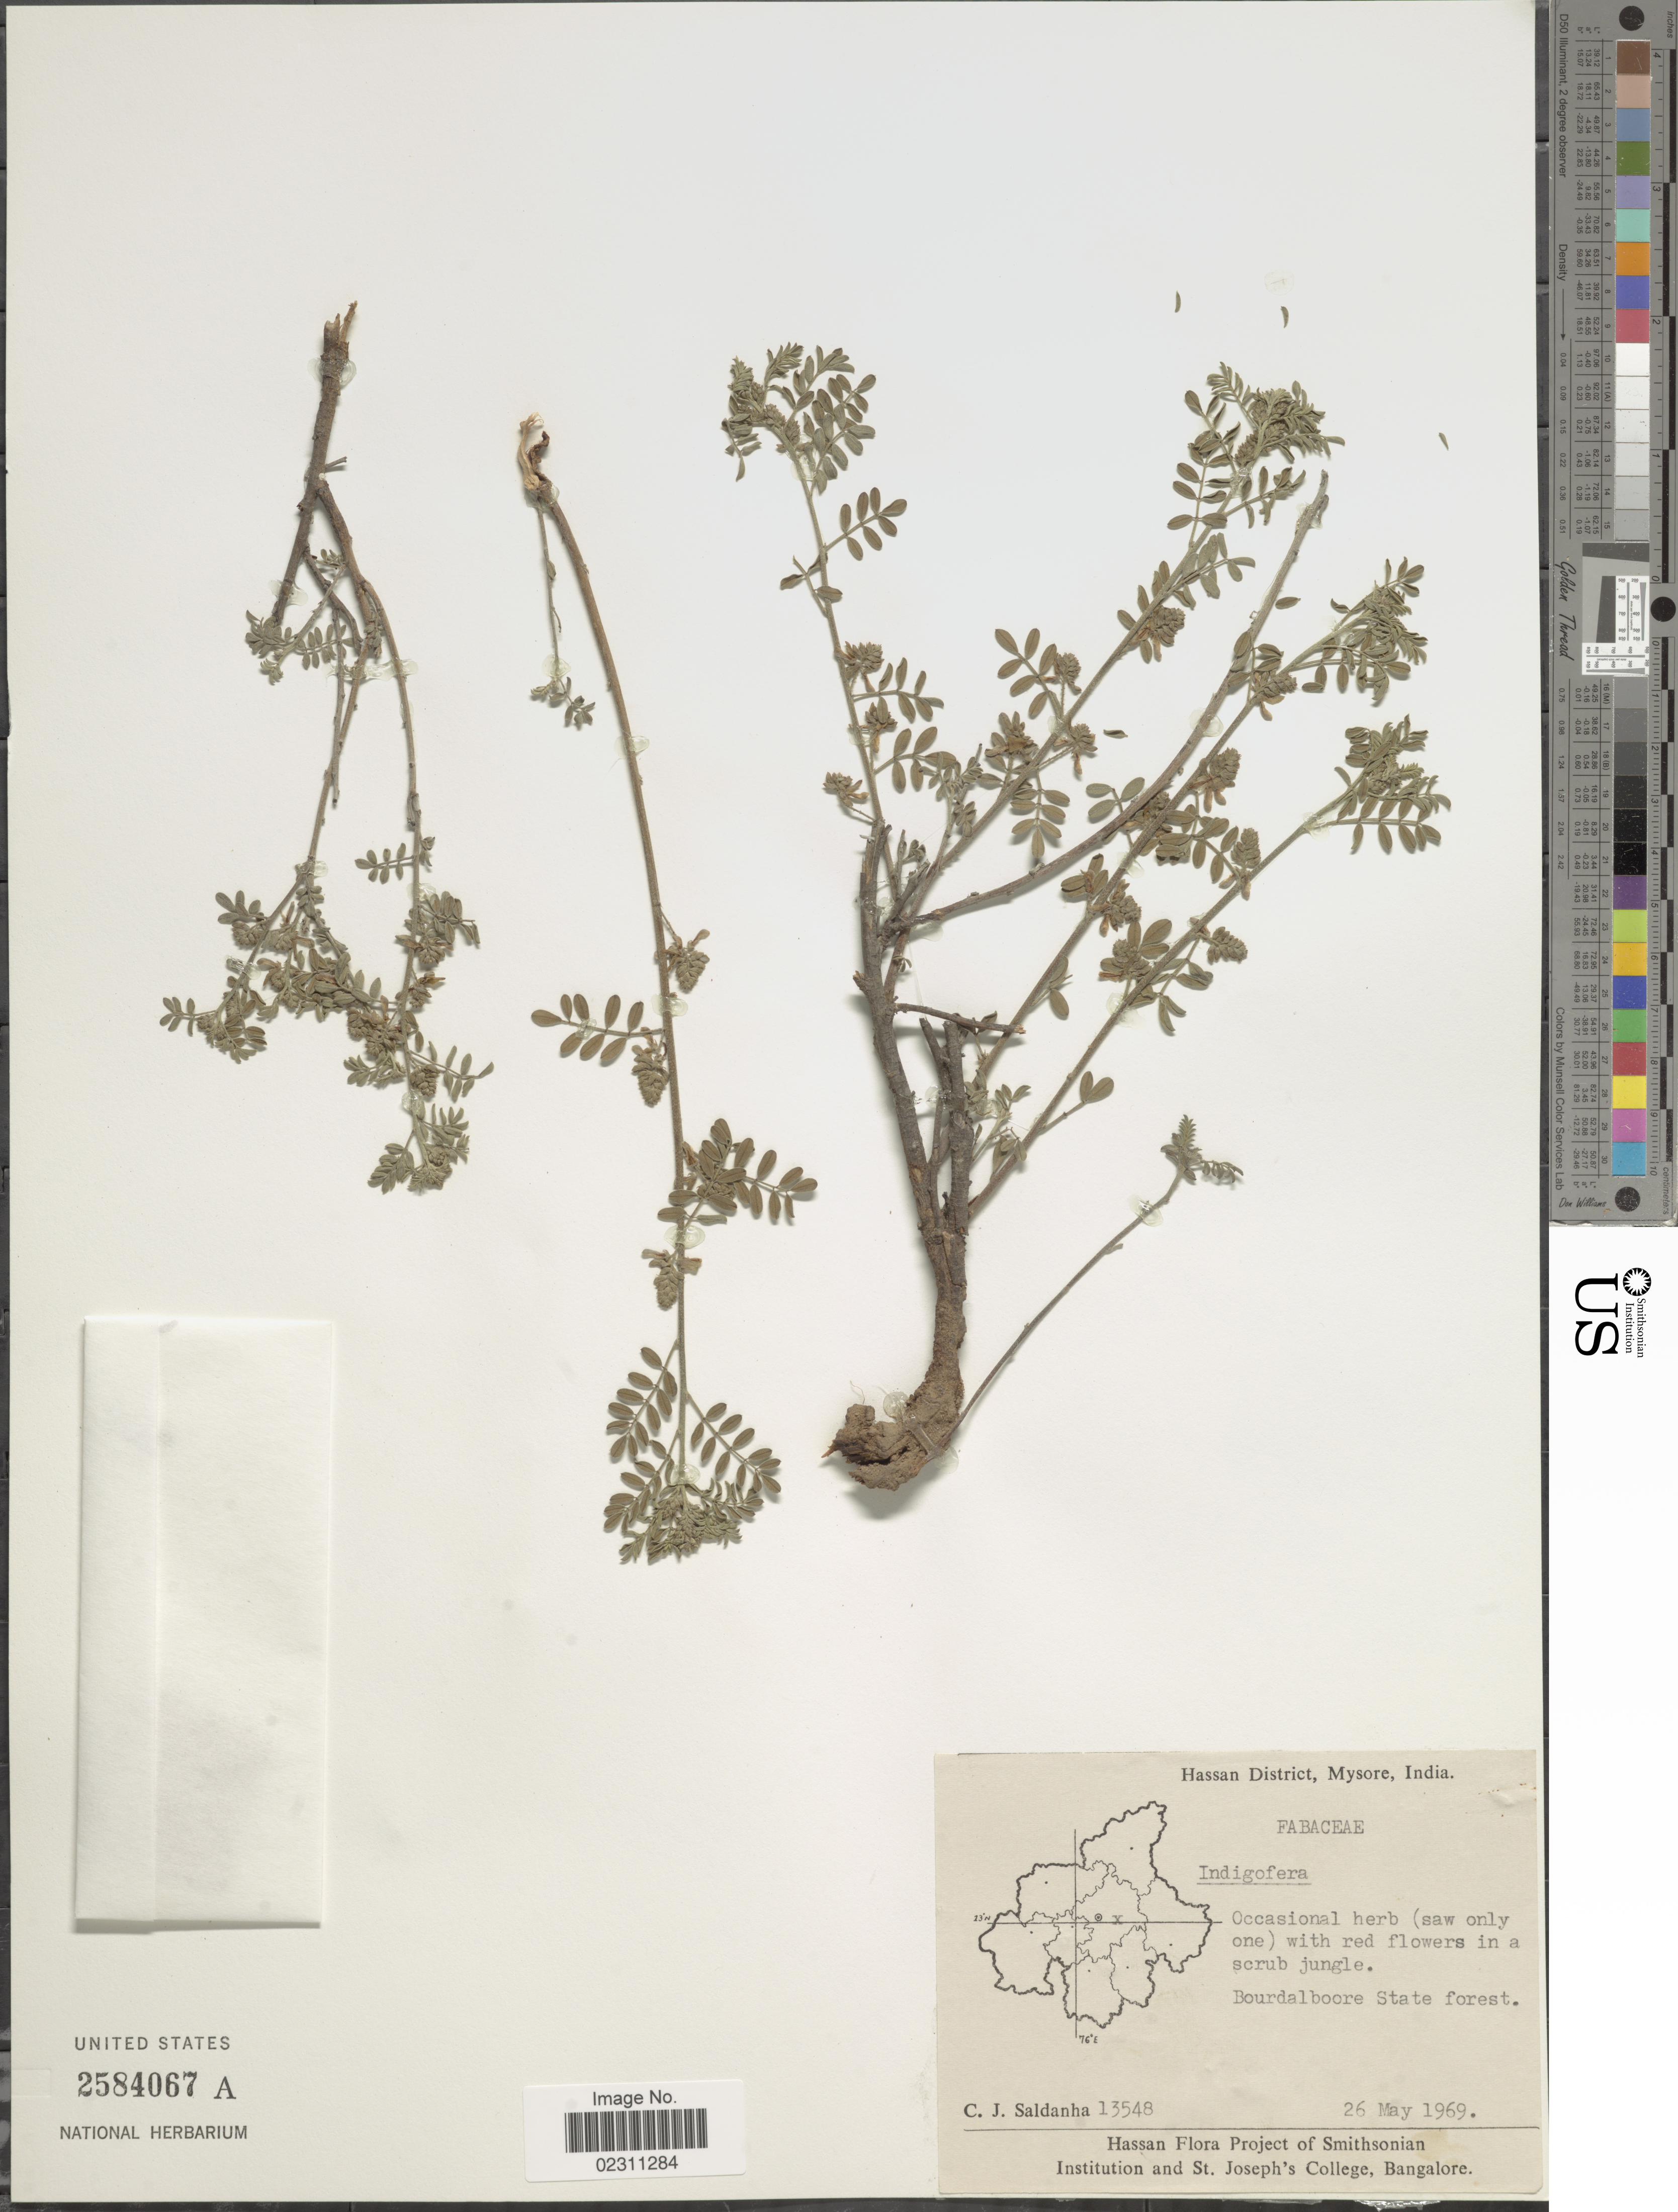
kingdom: Plantae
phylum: Tracheophyta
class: Magnoliopsida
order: Fabales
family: Fabaceae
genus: Indigofera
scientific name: Indigofera sp.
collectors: C. J. Saldanha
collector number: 13548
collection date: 1969-05-26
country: India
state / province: Karnataka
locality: Hassan District, Mysore. Bourdalboore State Forest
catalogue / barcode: US 2584067A